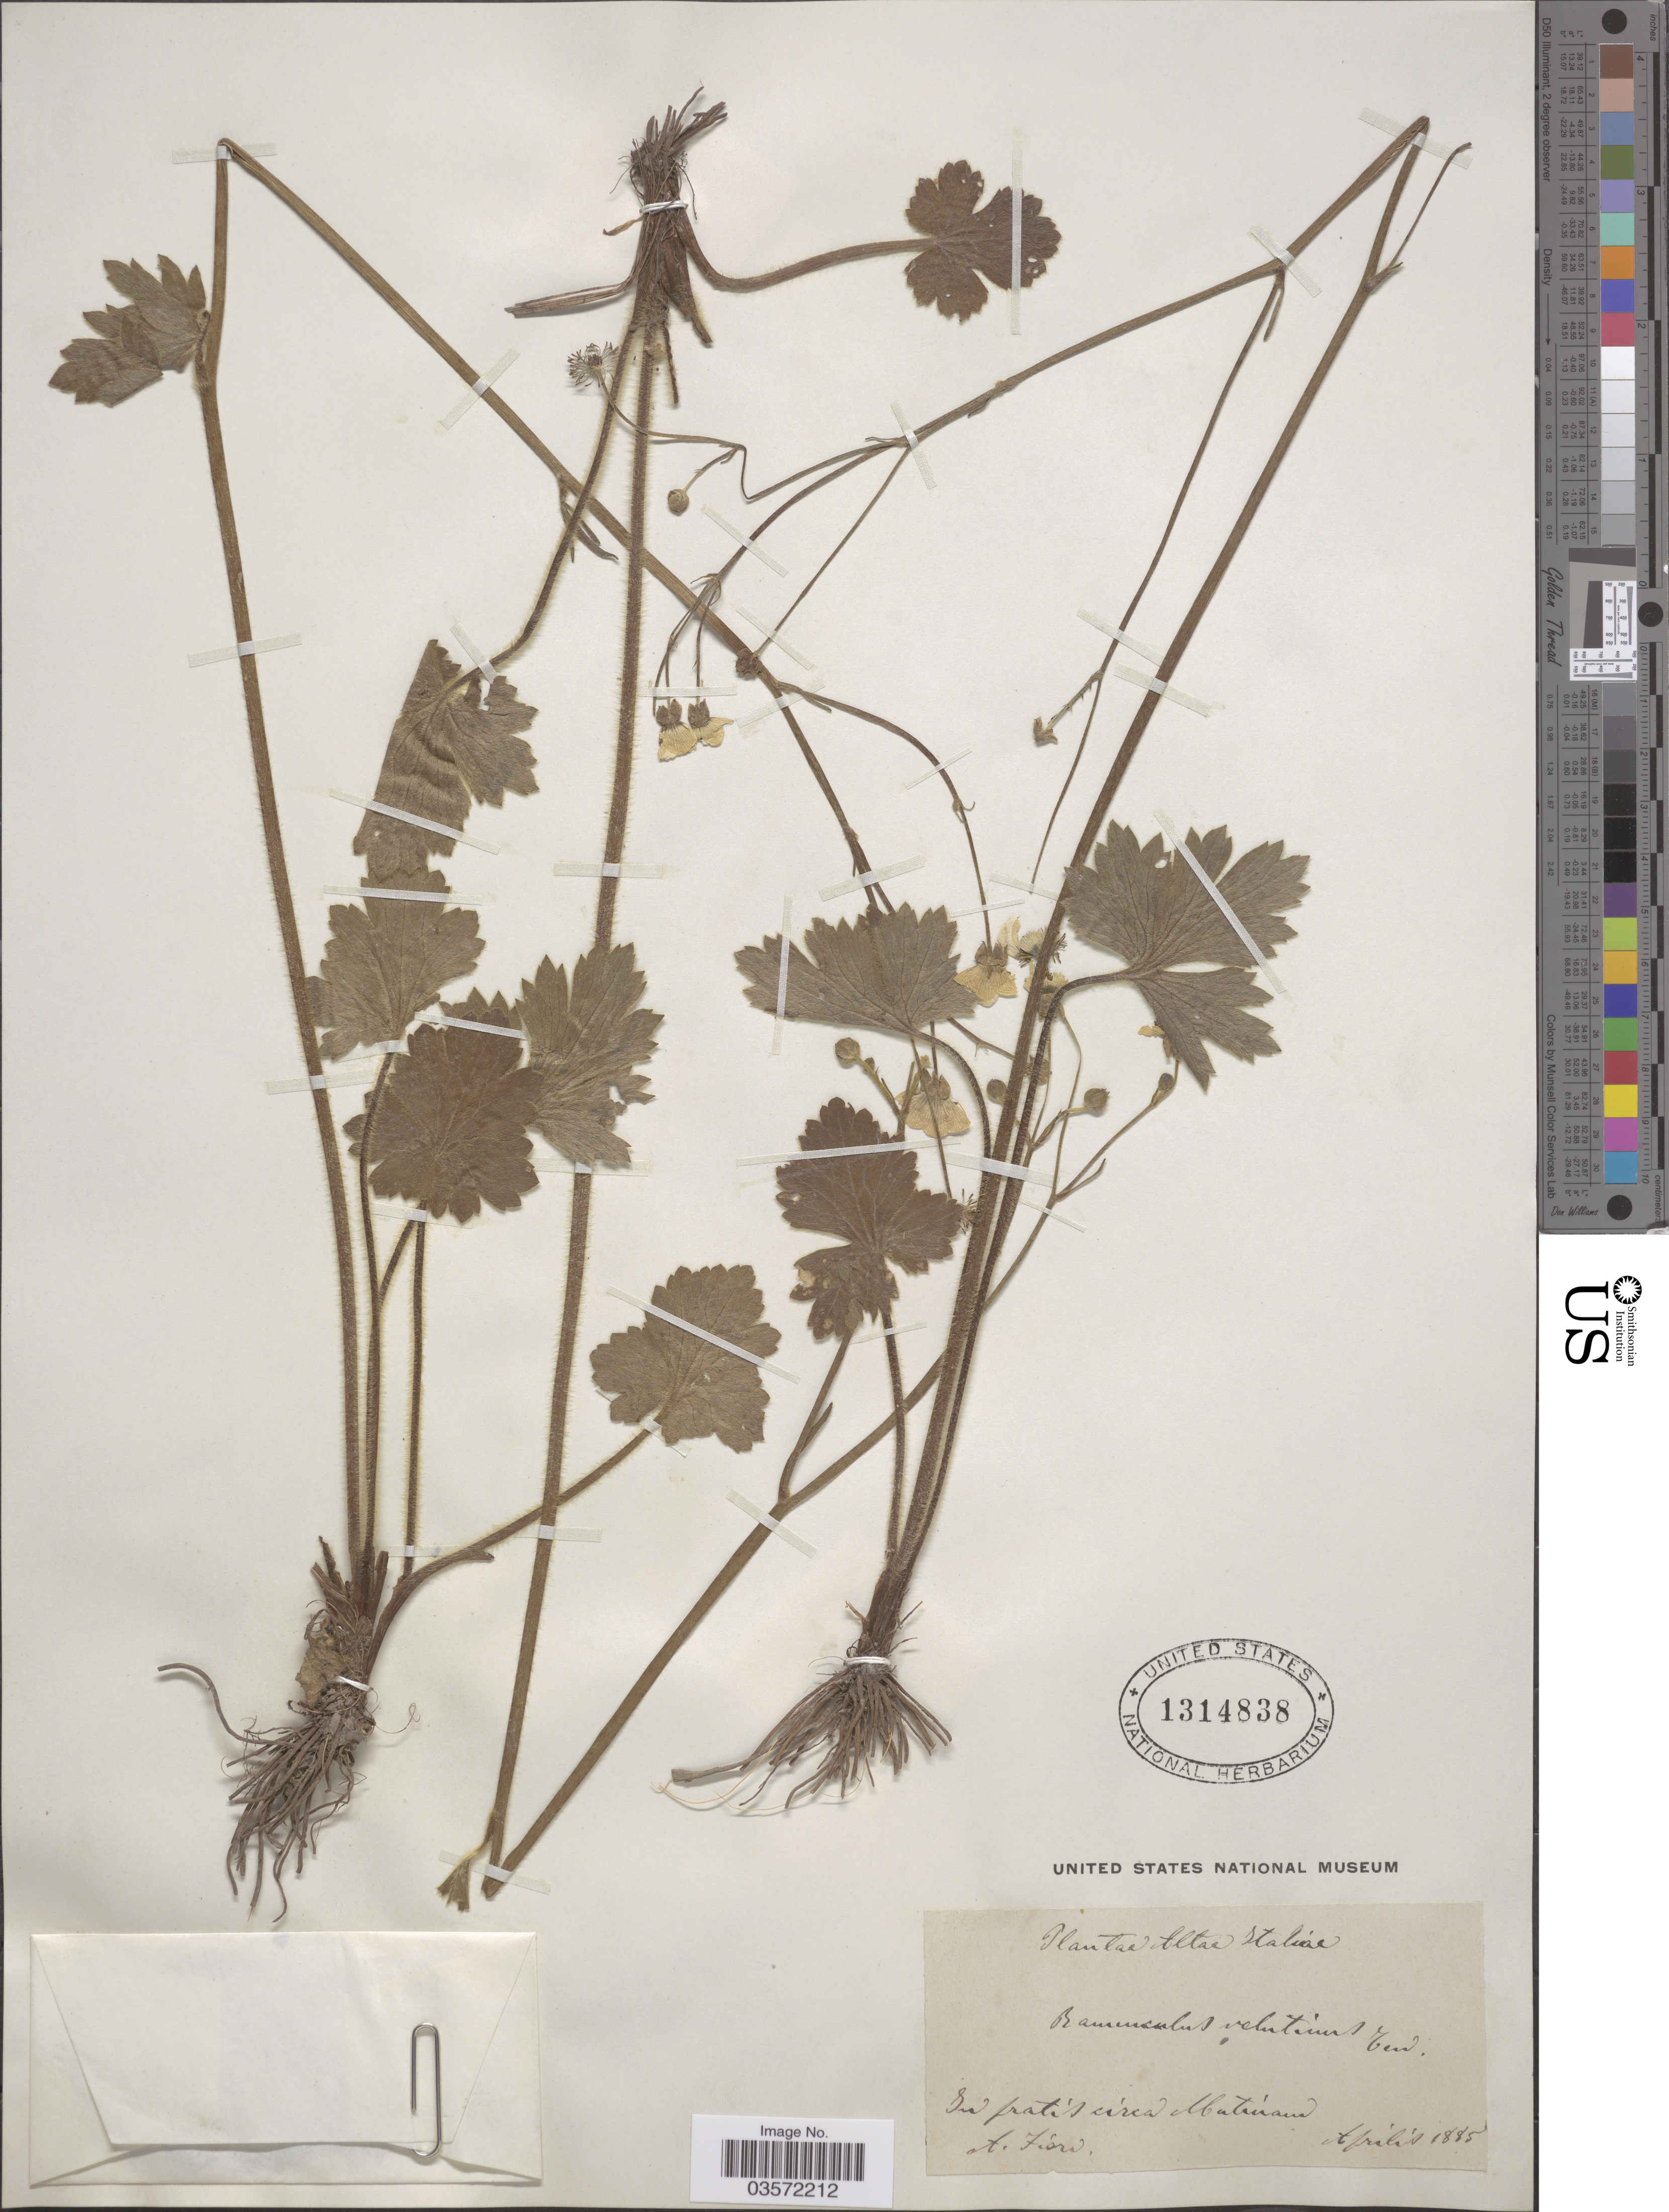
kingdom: Plantae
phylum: Tracheophyta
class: Magnoliopsida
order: Ranunculales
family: Ranunculaceae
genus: Ranunculus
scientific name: Ranunculus velutinus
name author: Ten.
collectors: A. Fiori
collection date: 1885-04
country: Italy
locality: Altae Italiae. In pratis circa Mutinam.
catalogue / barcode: US 1314838